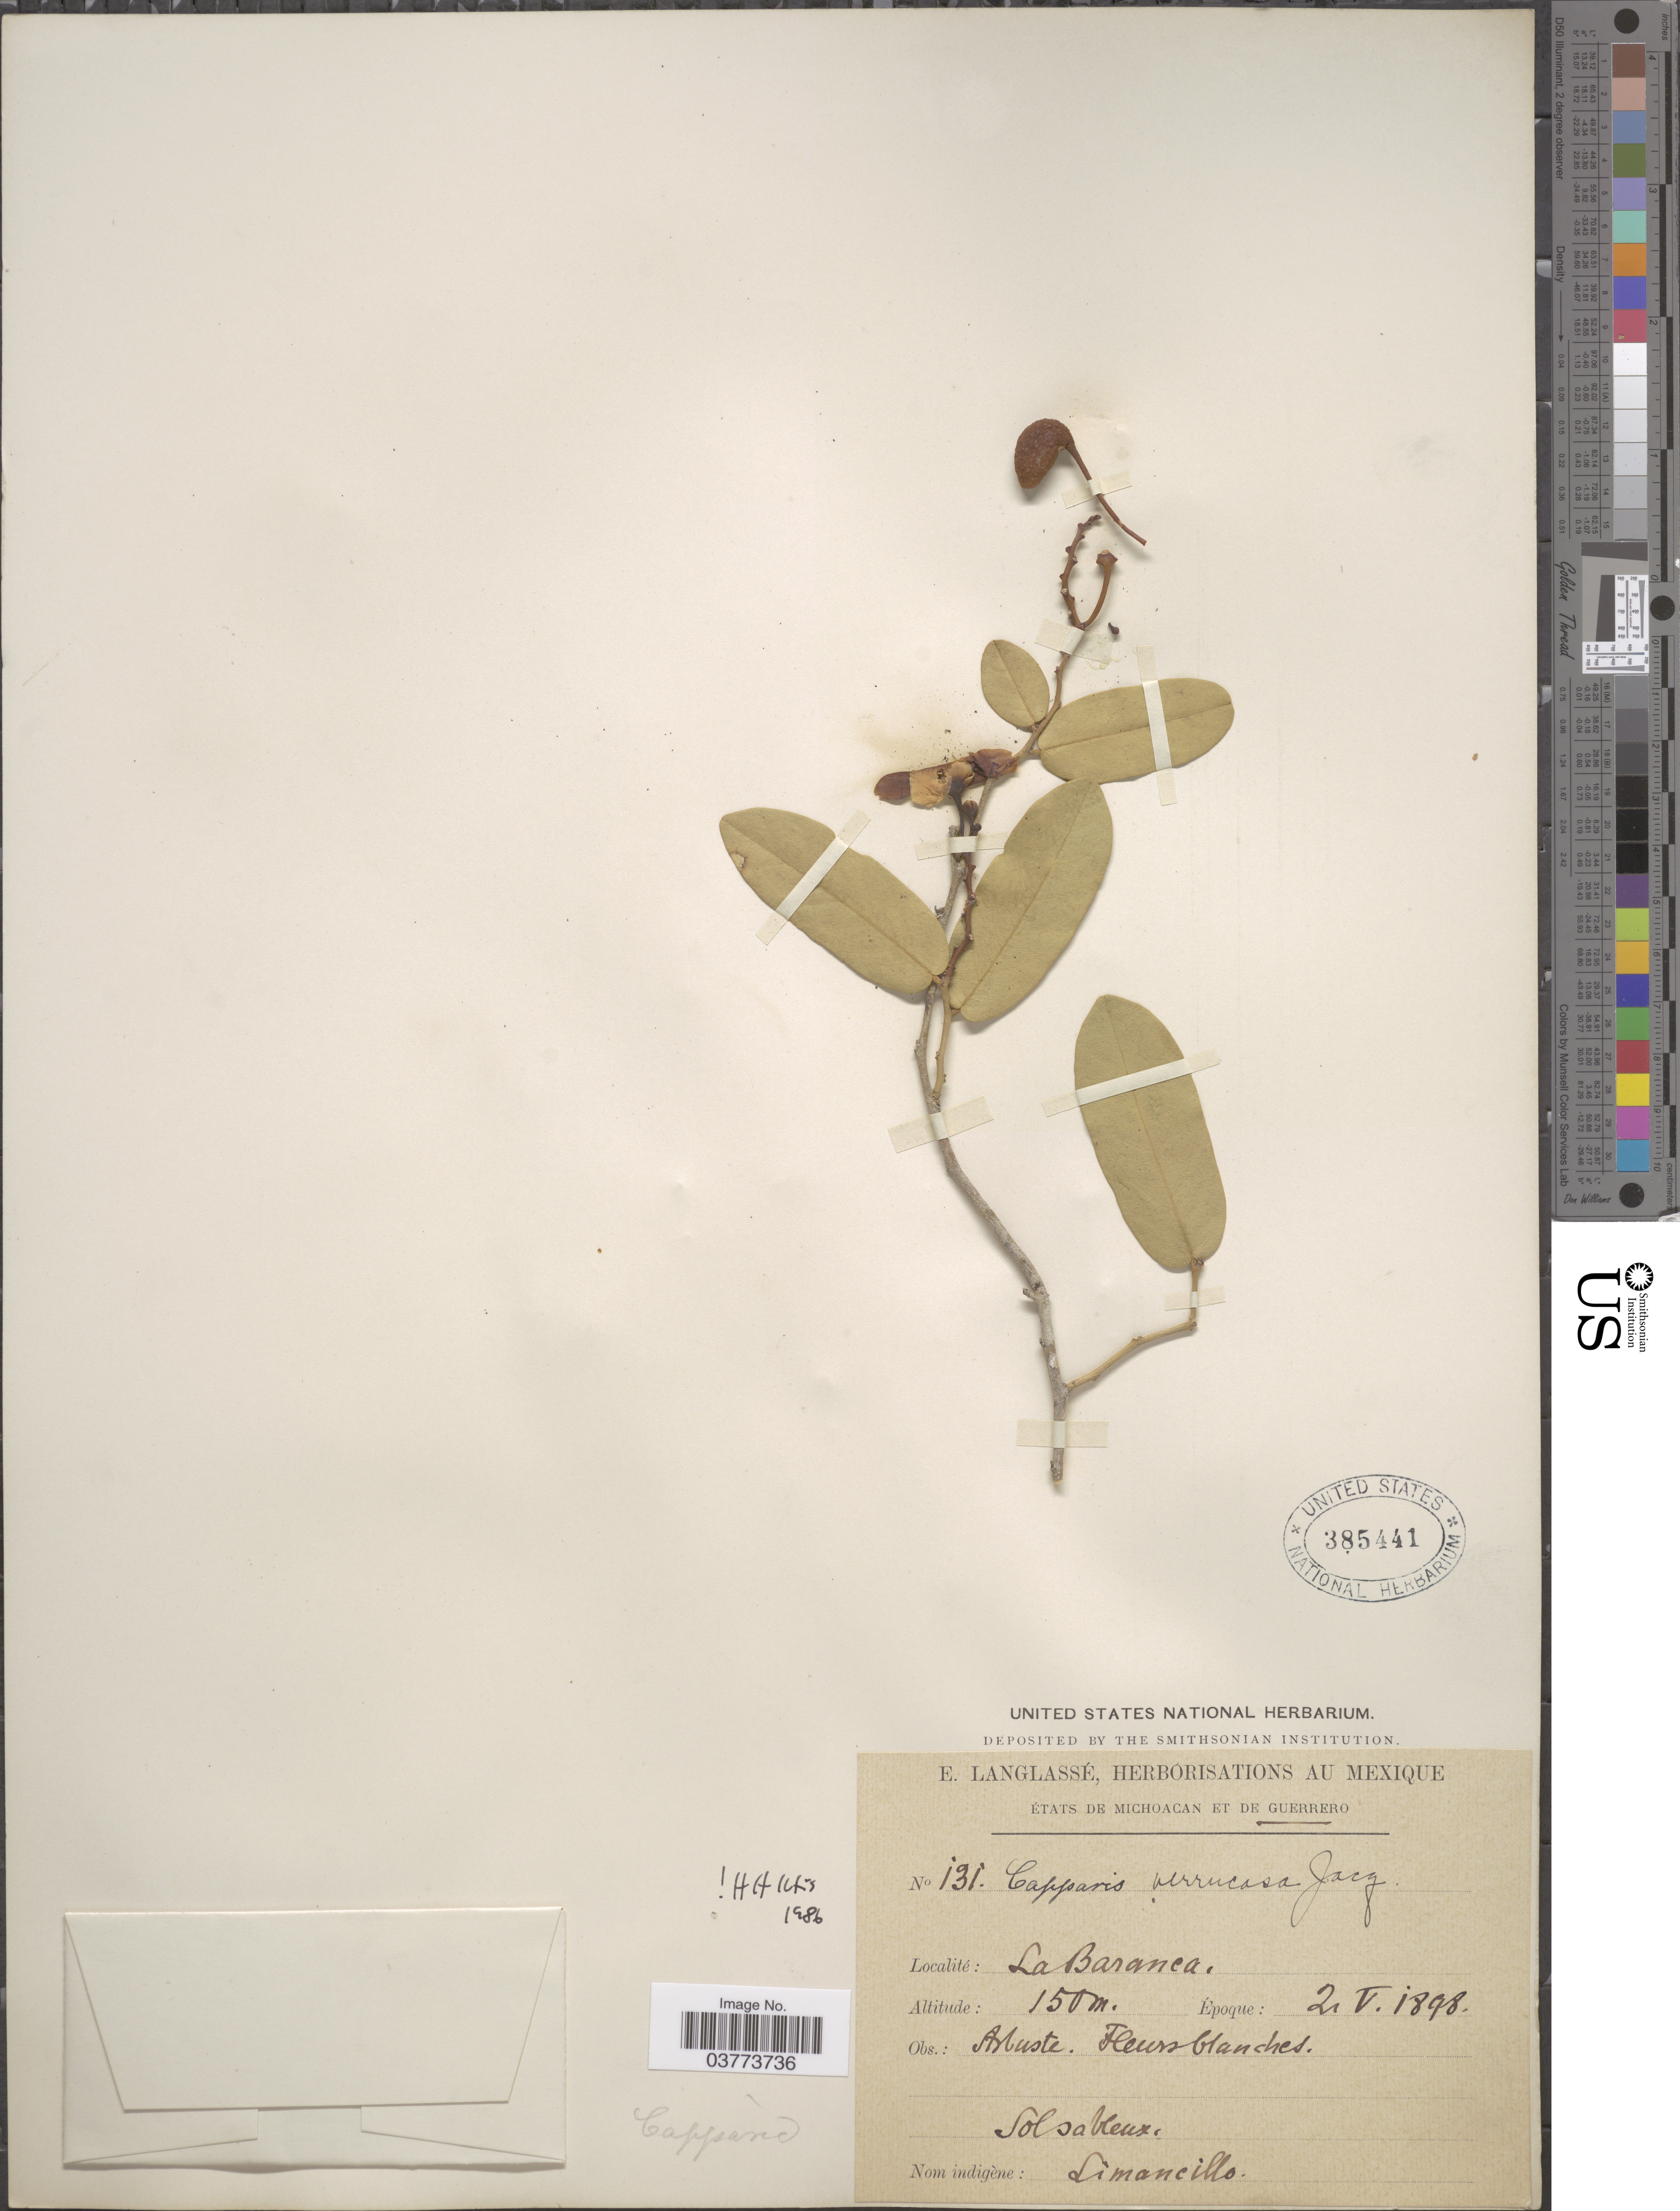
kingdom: Plantae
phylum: Tracheophyta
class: Magnoliopsida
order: Brassicales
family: Capparaceae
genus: Cynophalla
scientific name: Cynophalla verrucosa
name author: (Jacq.) J. Presl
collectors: E. Langlassé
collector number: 131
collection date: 1898-05-02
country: Mexico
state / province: Guerrero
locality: La Baranca.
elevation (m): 150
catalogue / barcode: US 385441